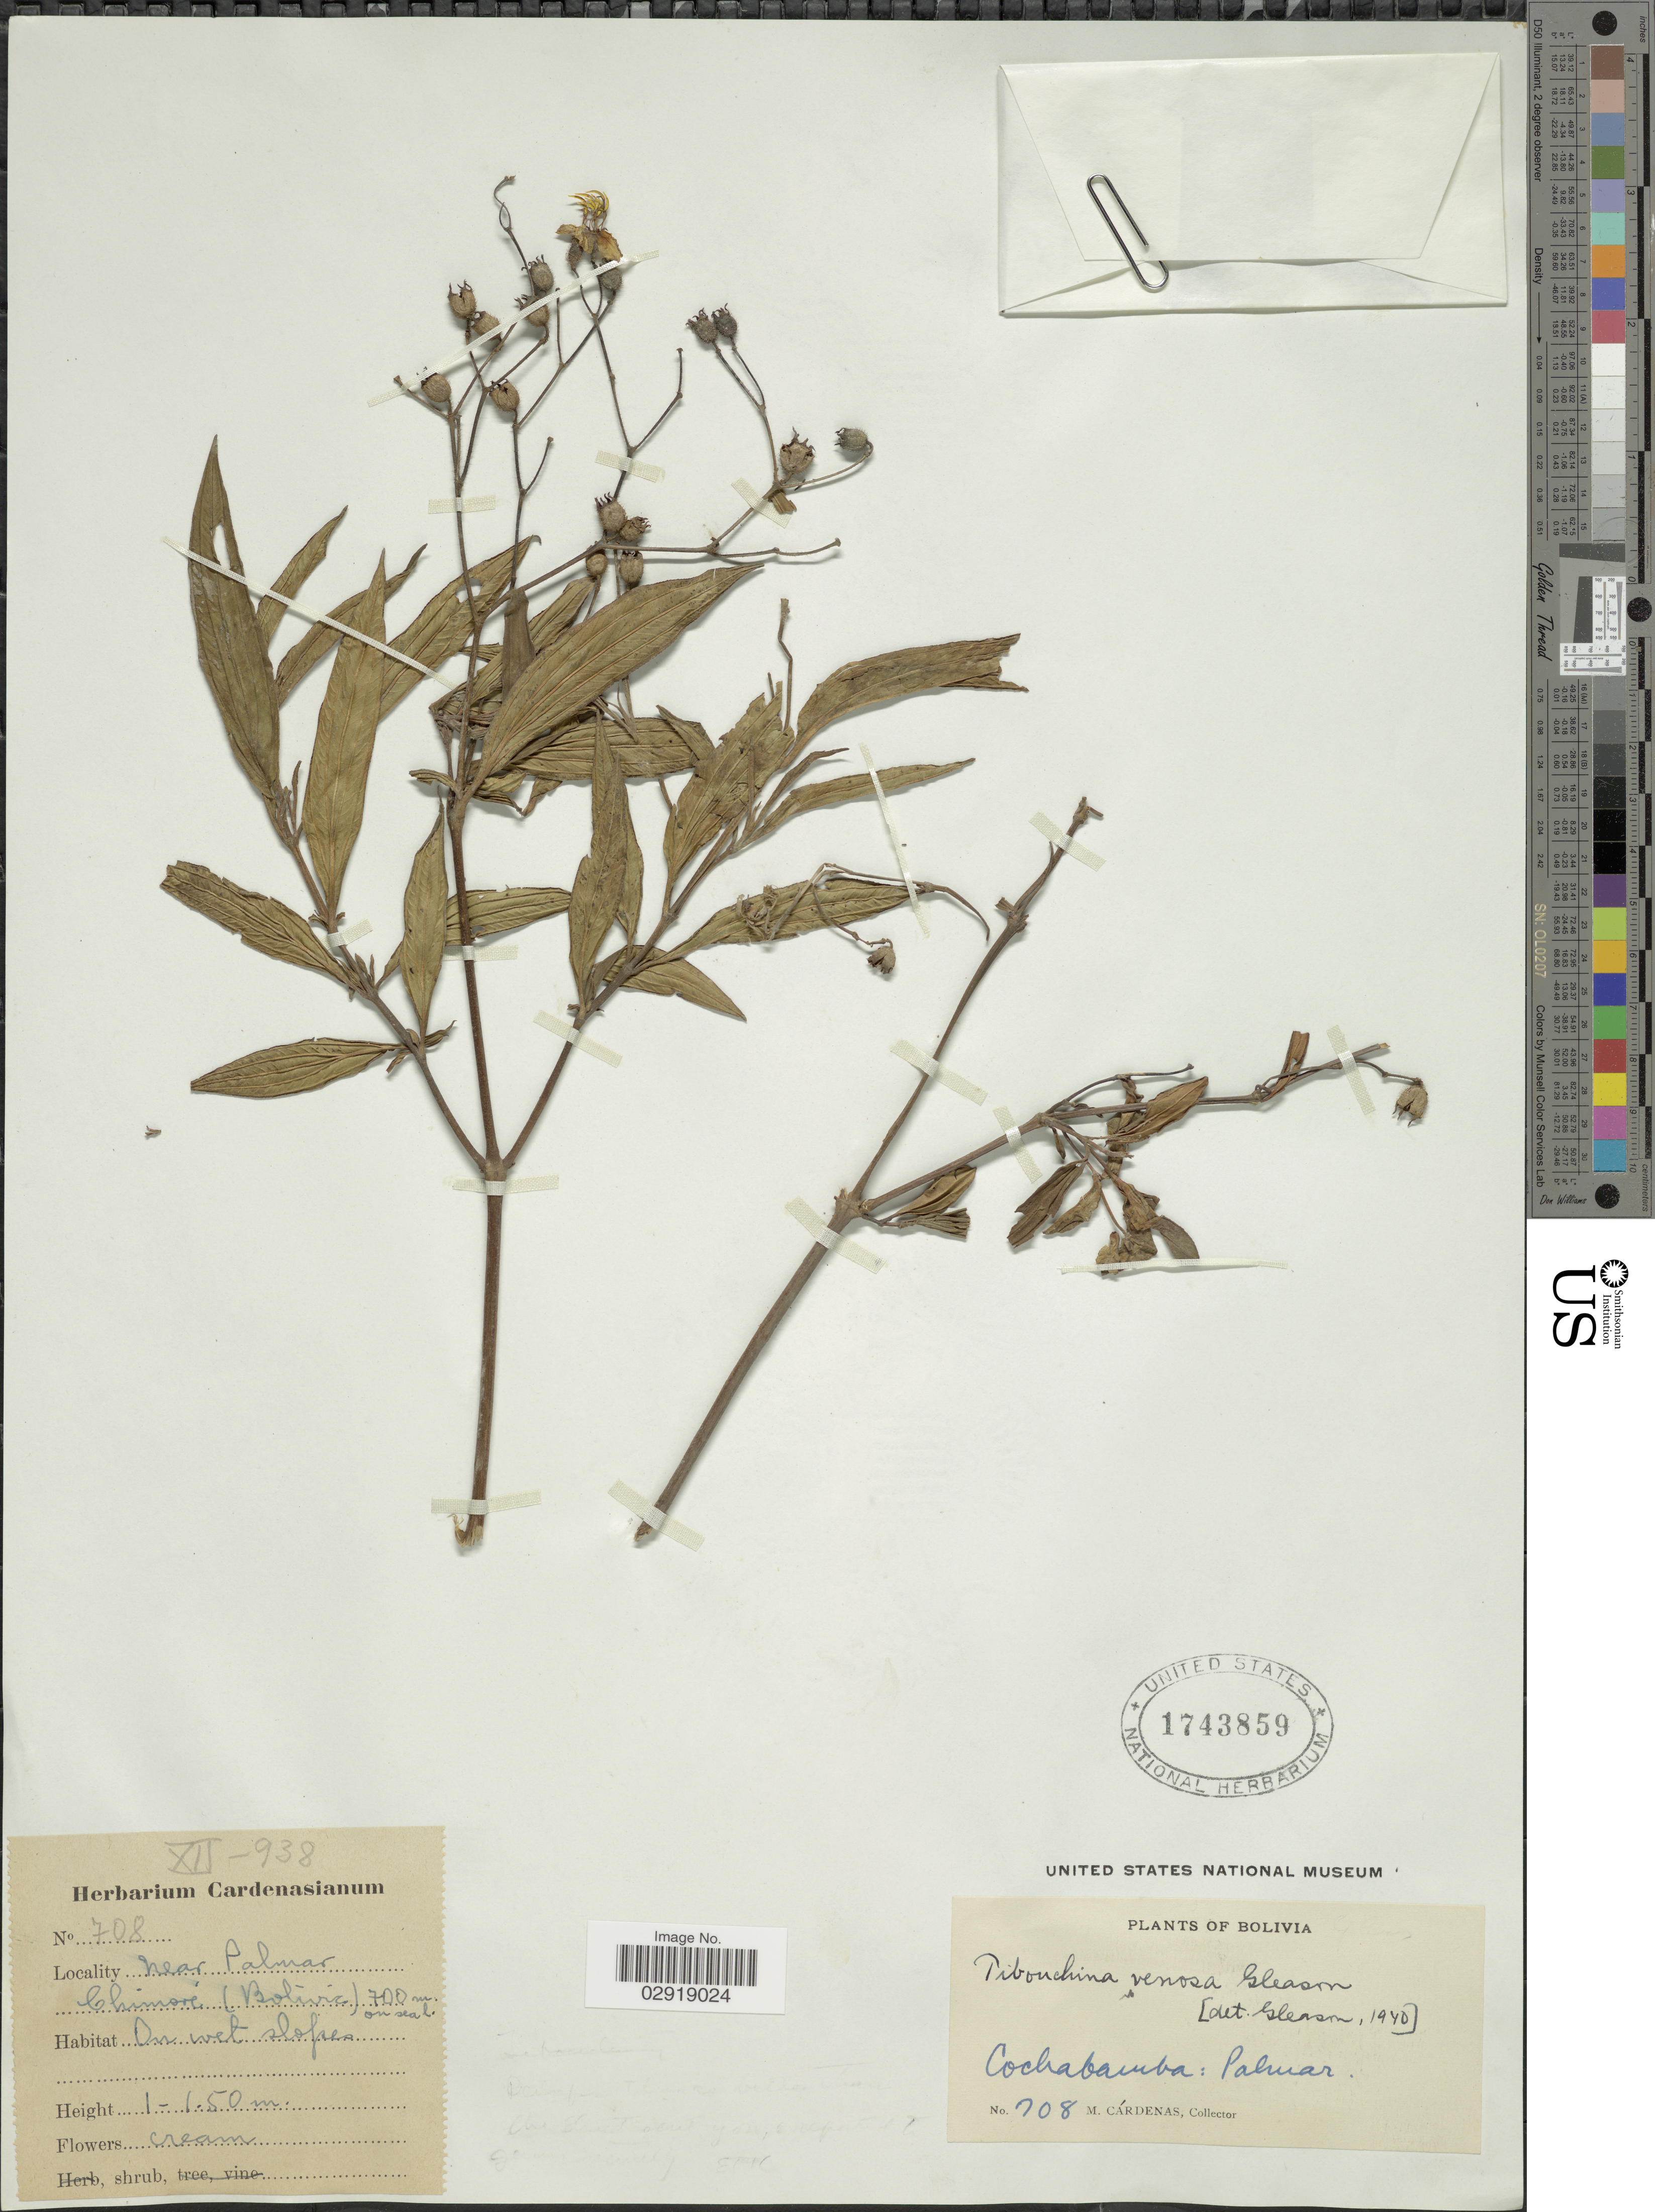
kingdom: Plantae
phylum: Tracheophyta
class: Magnoliopsida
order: Myrtales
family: Melastomataceae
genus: Chaetogastra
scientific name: Chaetogastra venosa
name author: (Gleason) P.J.F. Guim. & Michelang.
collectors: M. Cárdenas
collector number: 708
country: Bolivia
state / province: Cochabamba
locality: Near Palma Chimoré. On wet slopes.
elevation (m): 700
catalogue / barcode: US 17433859